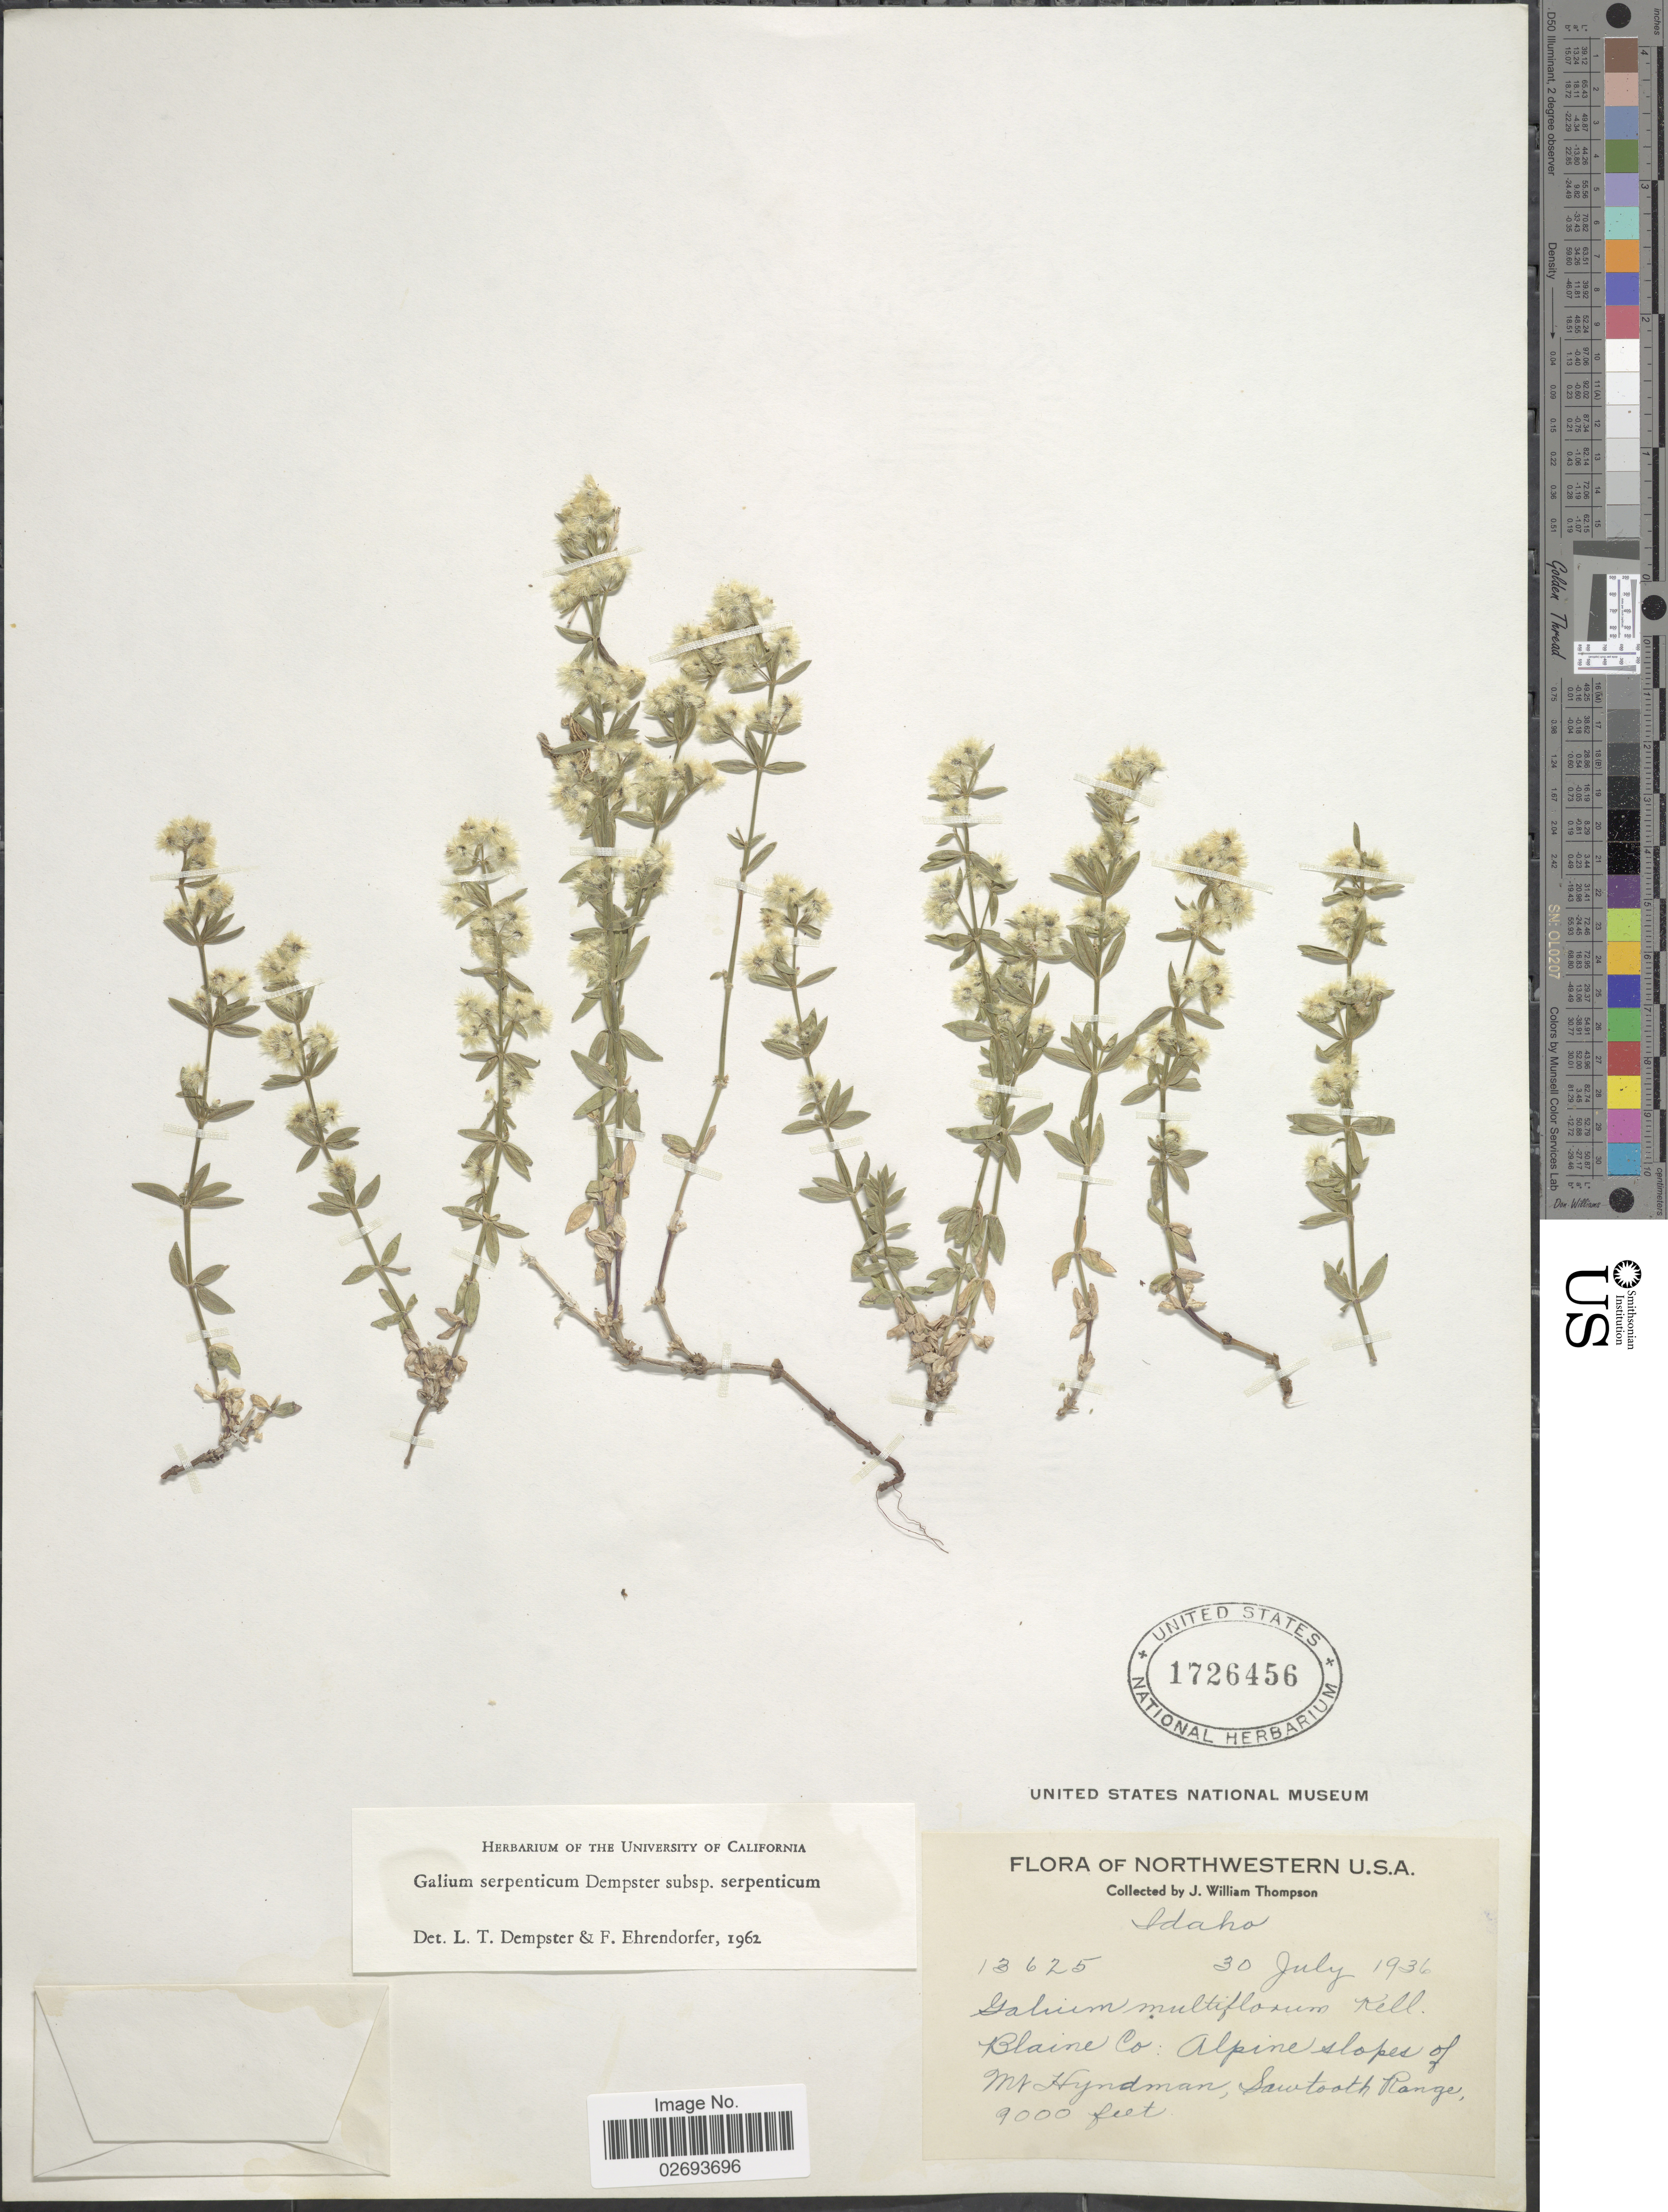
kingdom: Plantae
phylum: Tracheophyta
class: Magnoliopsida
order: Gentianales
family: Rubiaceae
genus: Galium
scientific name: Galium serpenticum subsp. serpenticum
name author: Dempster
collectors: J. W. Thompson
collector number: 13625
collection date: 1936-07-30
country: United States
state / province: Idaho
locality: Alpine slopes of Mt. Hyndman, Sawtooth Range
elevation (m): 2743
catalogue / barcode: US 1726456